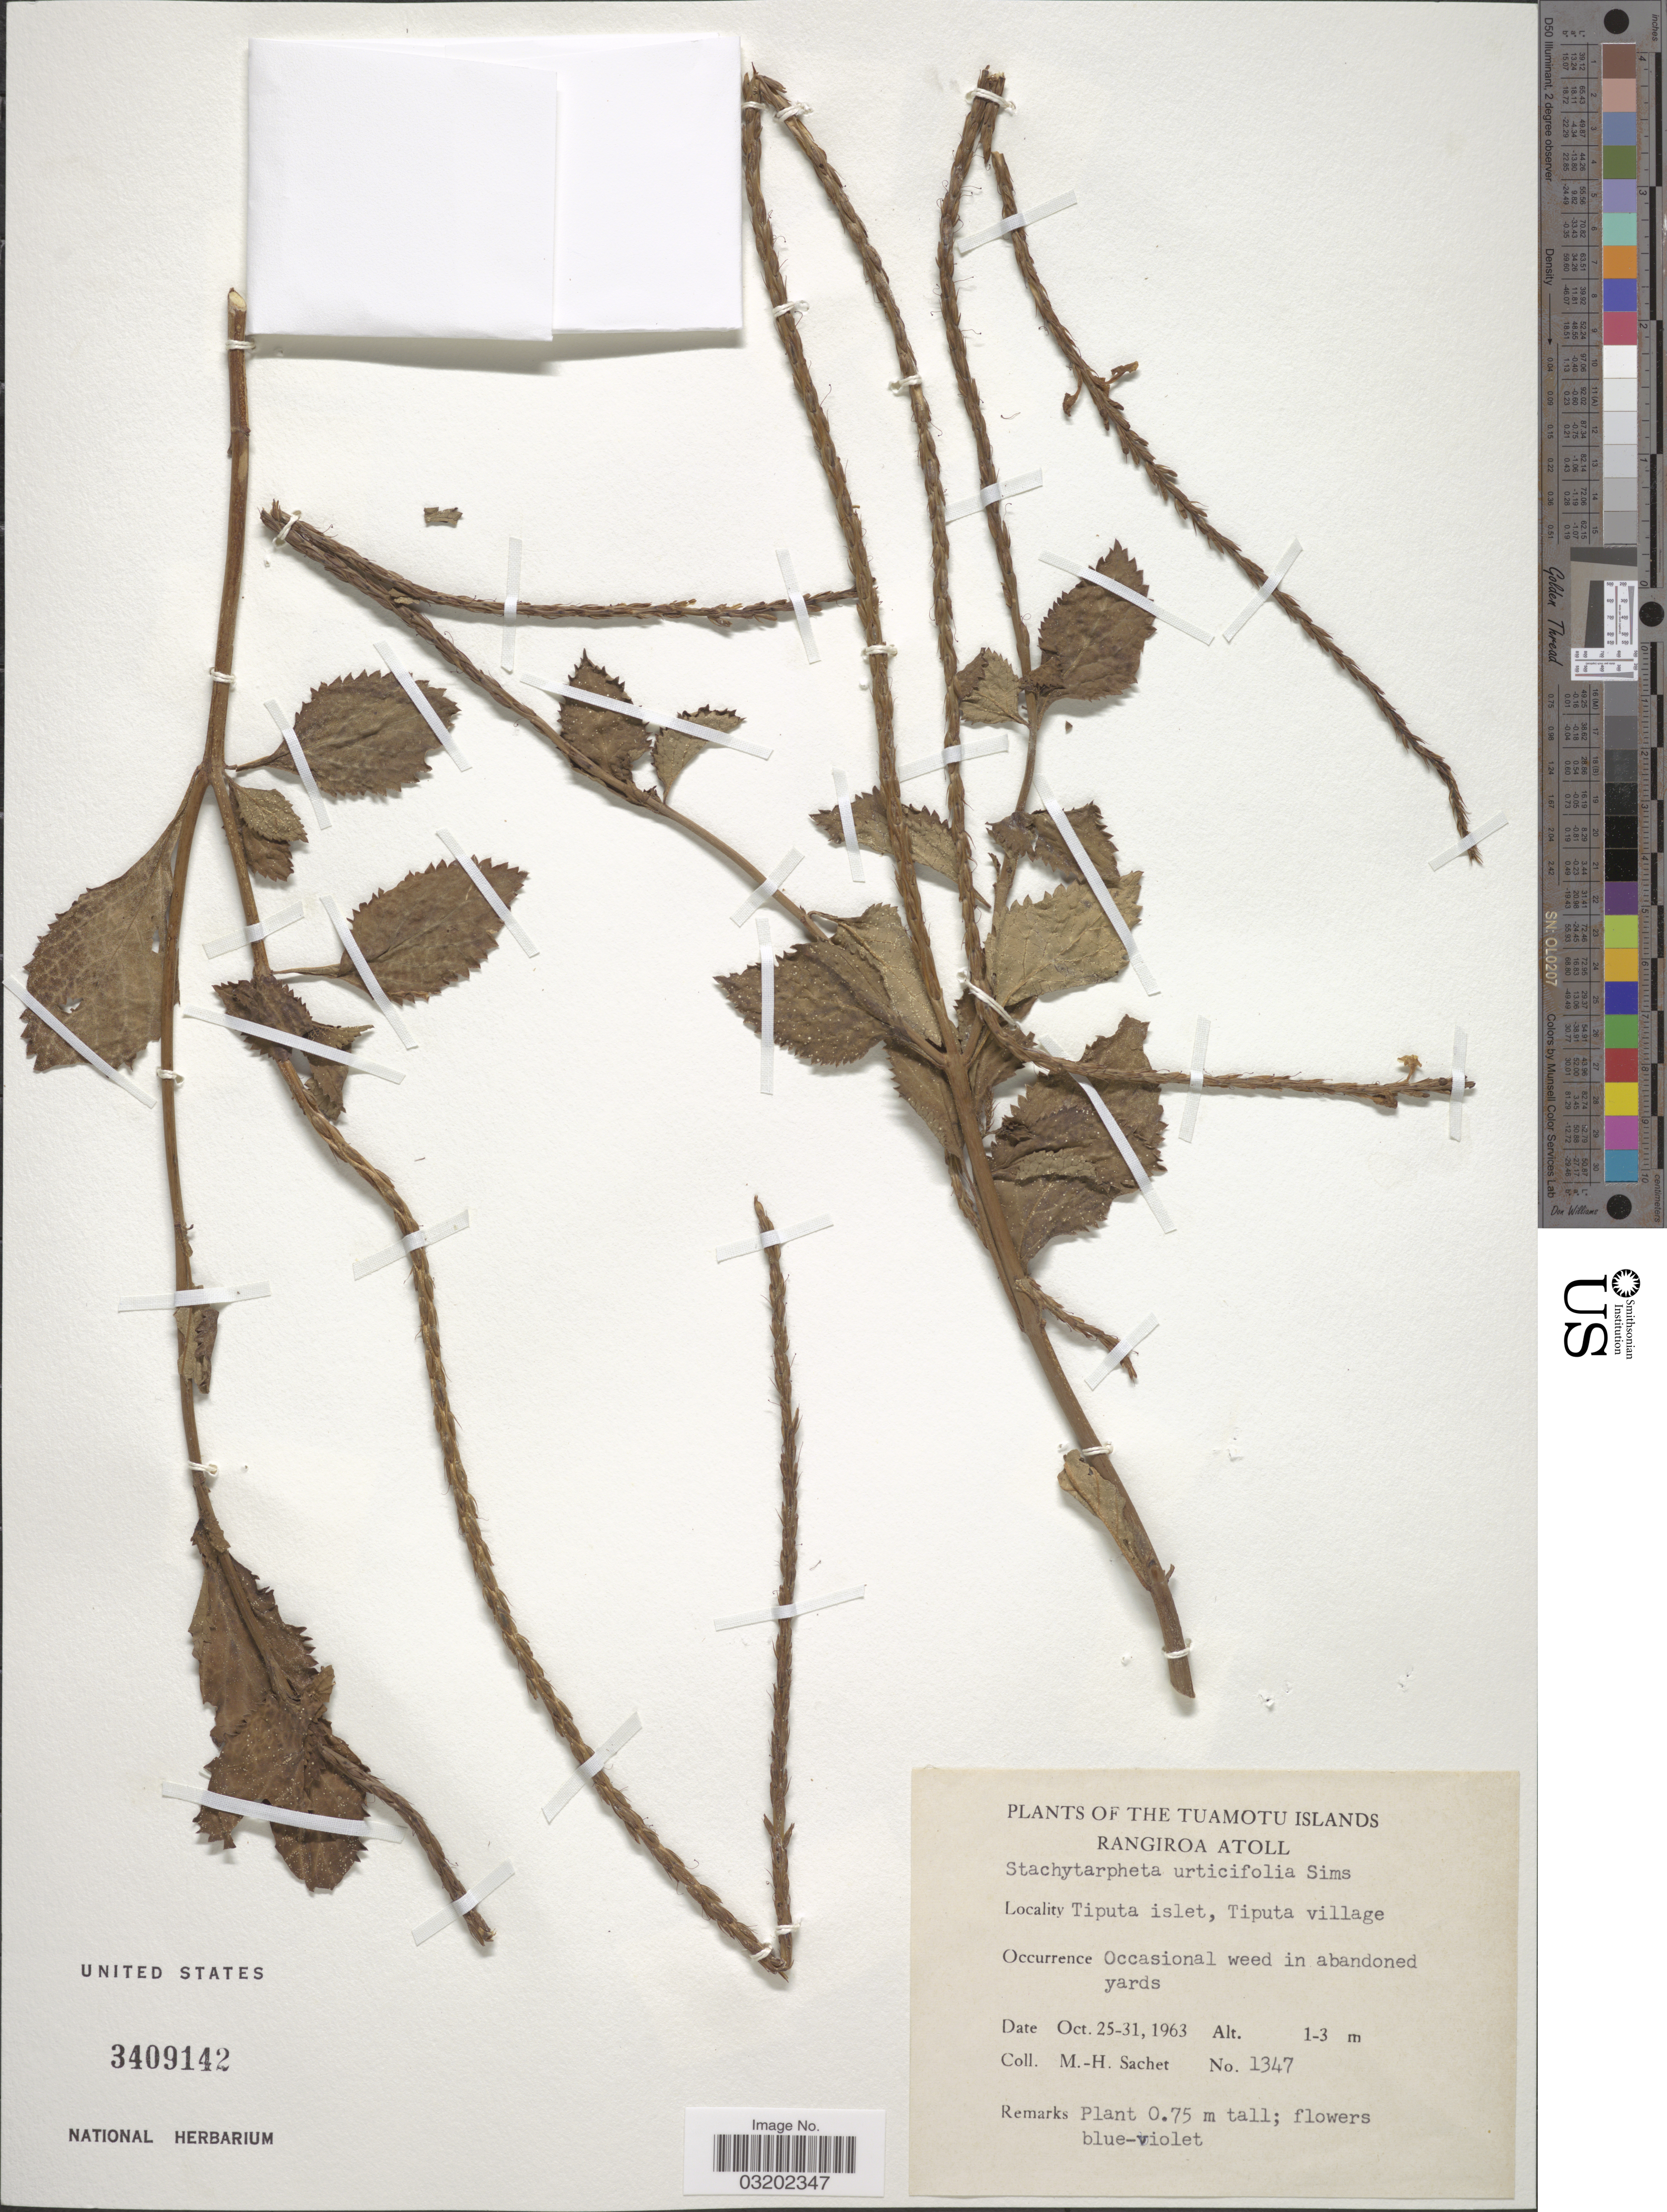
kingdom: Plantae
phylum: Tracheophyta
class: Magnoliopsida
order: Lamiales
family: Verbenaceae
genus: Stachytarpheta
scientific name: Stachytarpheta urticifolia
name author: Sims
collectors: M.-H. Sachet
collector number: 1347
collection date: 1963-10-25/1963-10-31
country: French Polynesia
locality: The Tuamotu Islands, Rangiroa Atoll. Tiputa islet, Tiputa village.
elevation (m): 1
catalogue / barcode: US 3409142